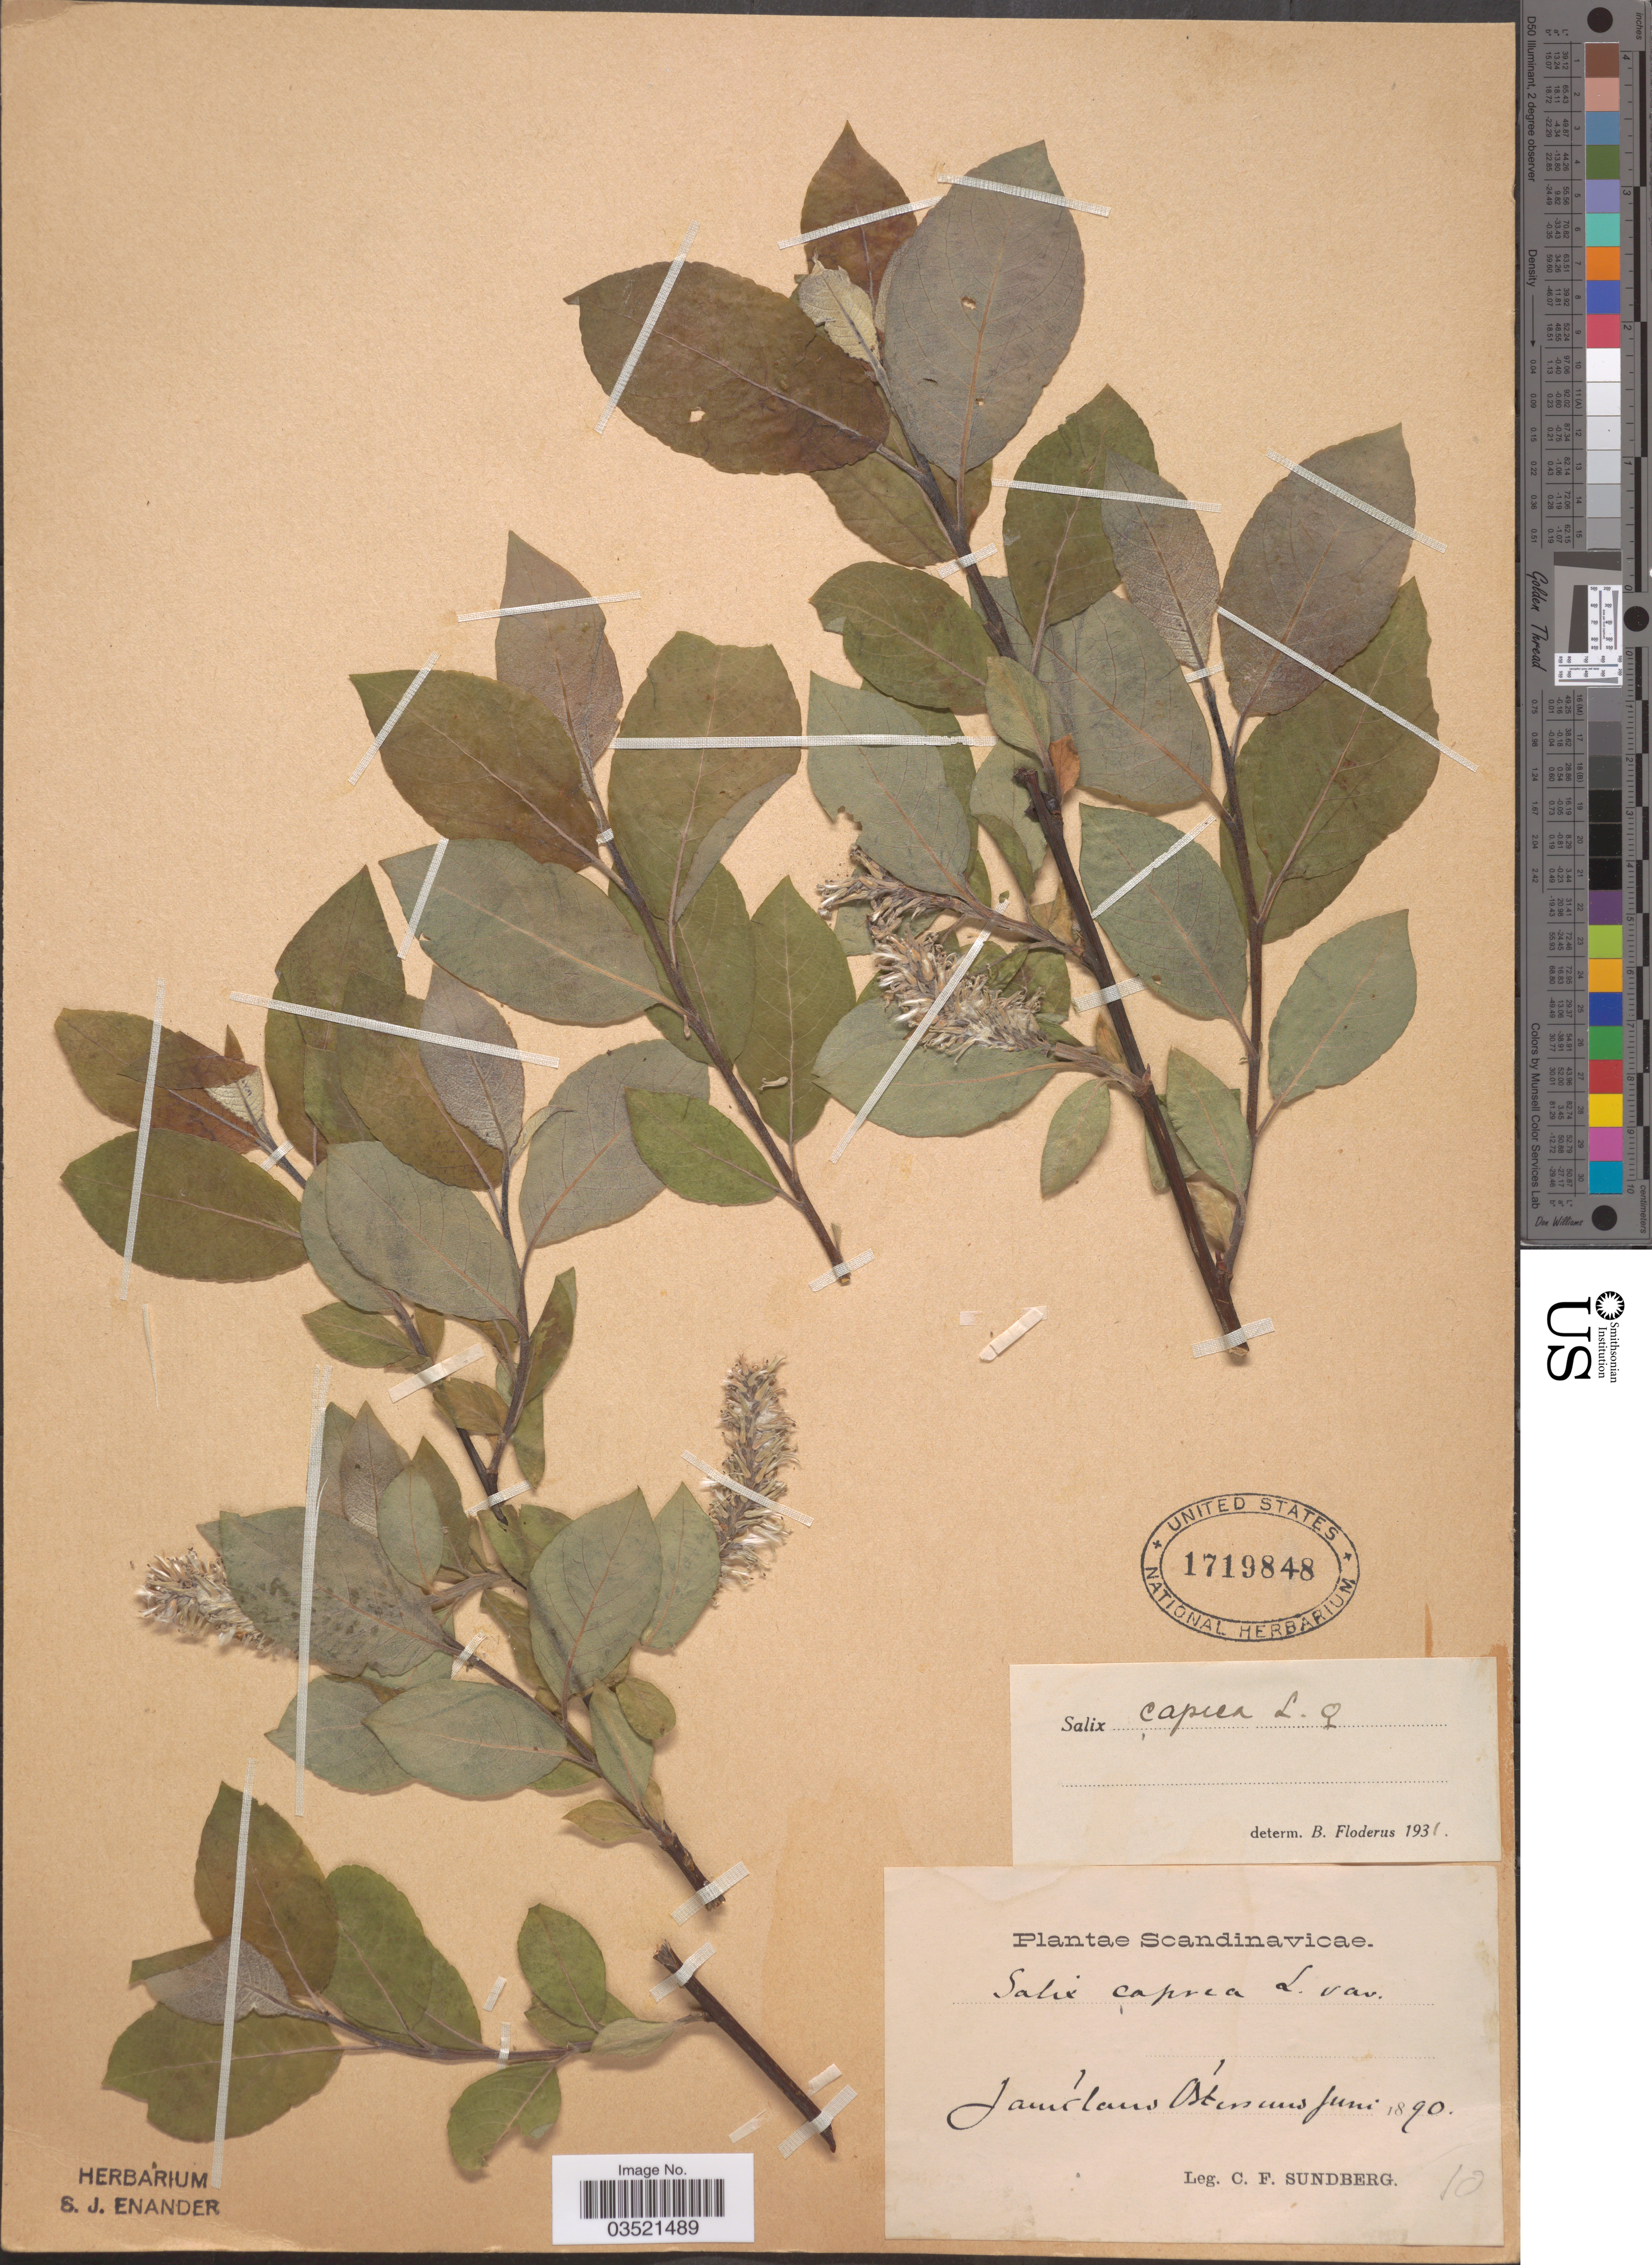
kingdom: Plantae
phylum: Tracheophyta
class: Magnoliopsida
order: Malpighiales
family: Salicaceae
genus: Salix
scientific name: Salix caprea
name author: L.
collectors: C. F. Sundberg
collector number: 10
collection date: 1890-06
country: Sweden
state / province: Jämtland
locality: Scandinavicae. Jamtland Ostersund.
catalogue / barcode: US 1719848